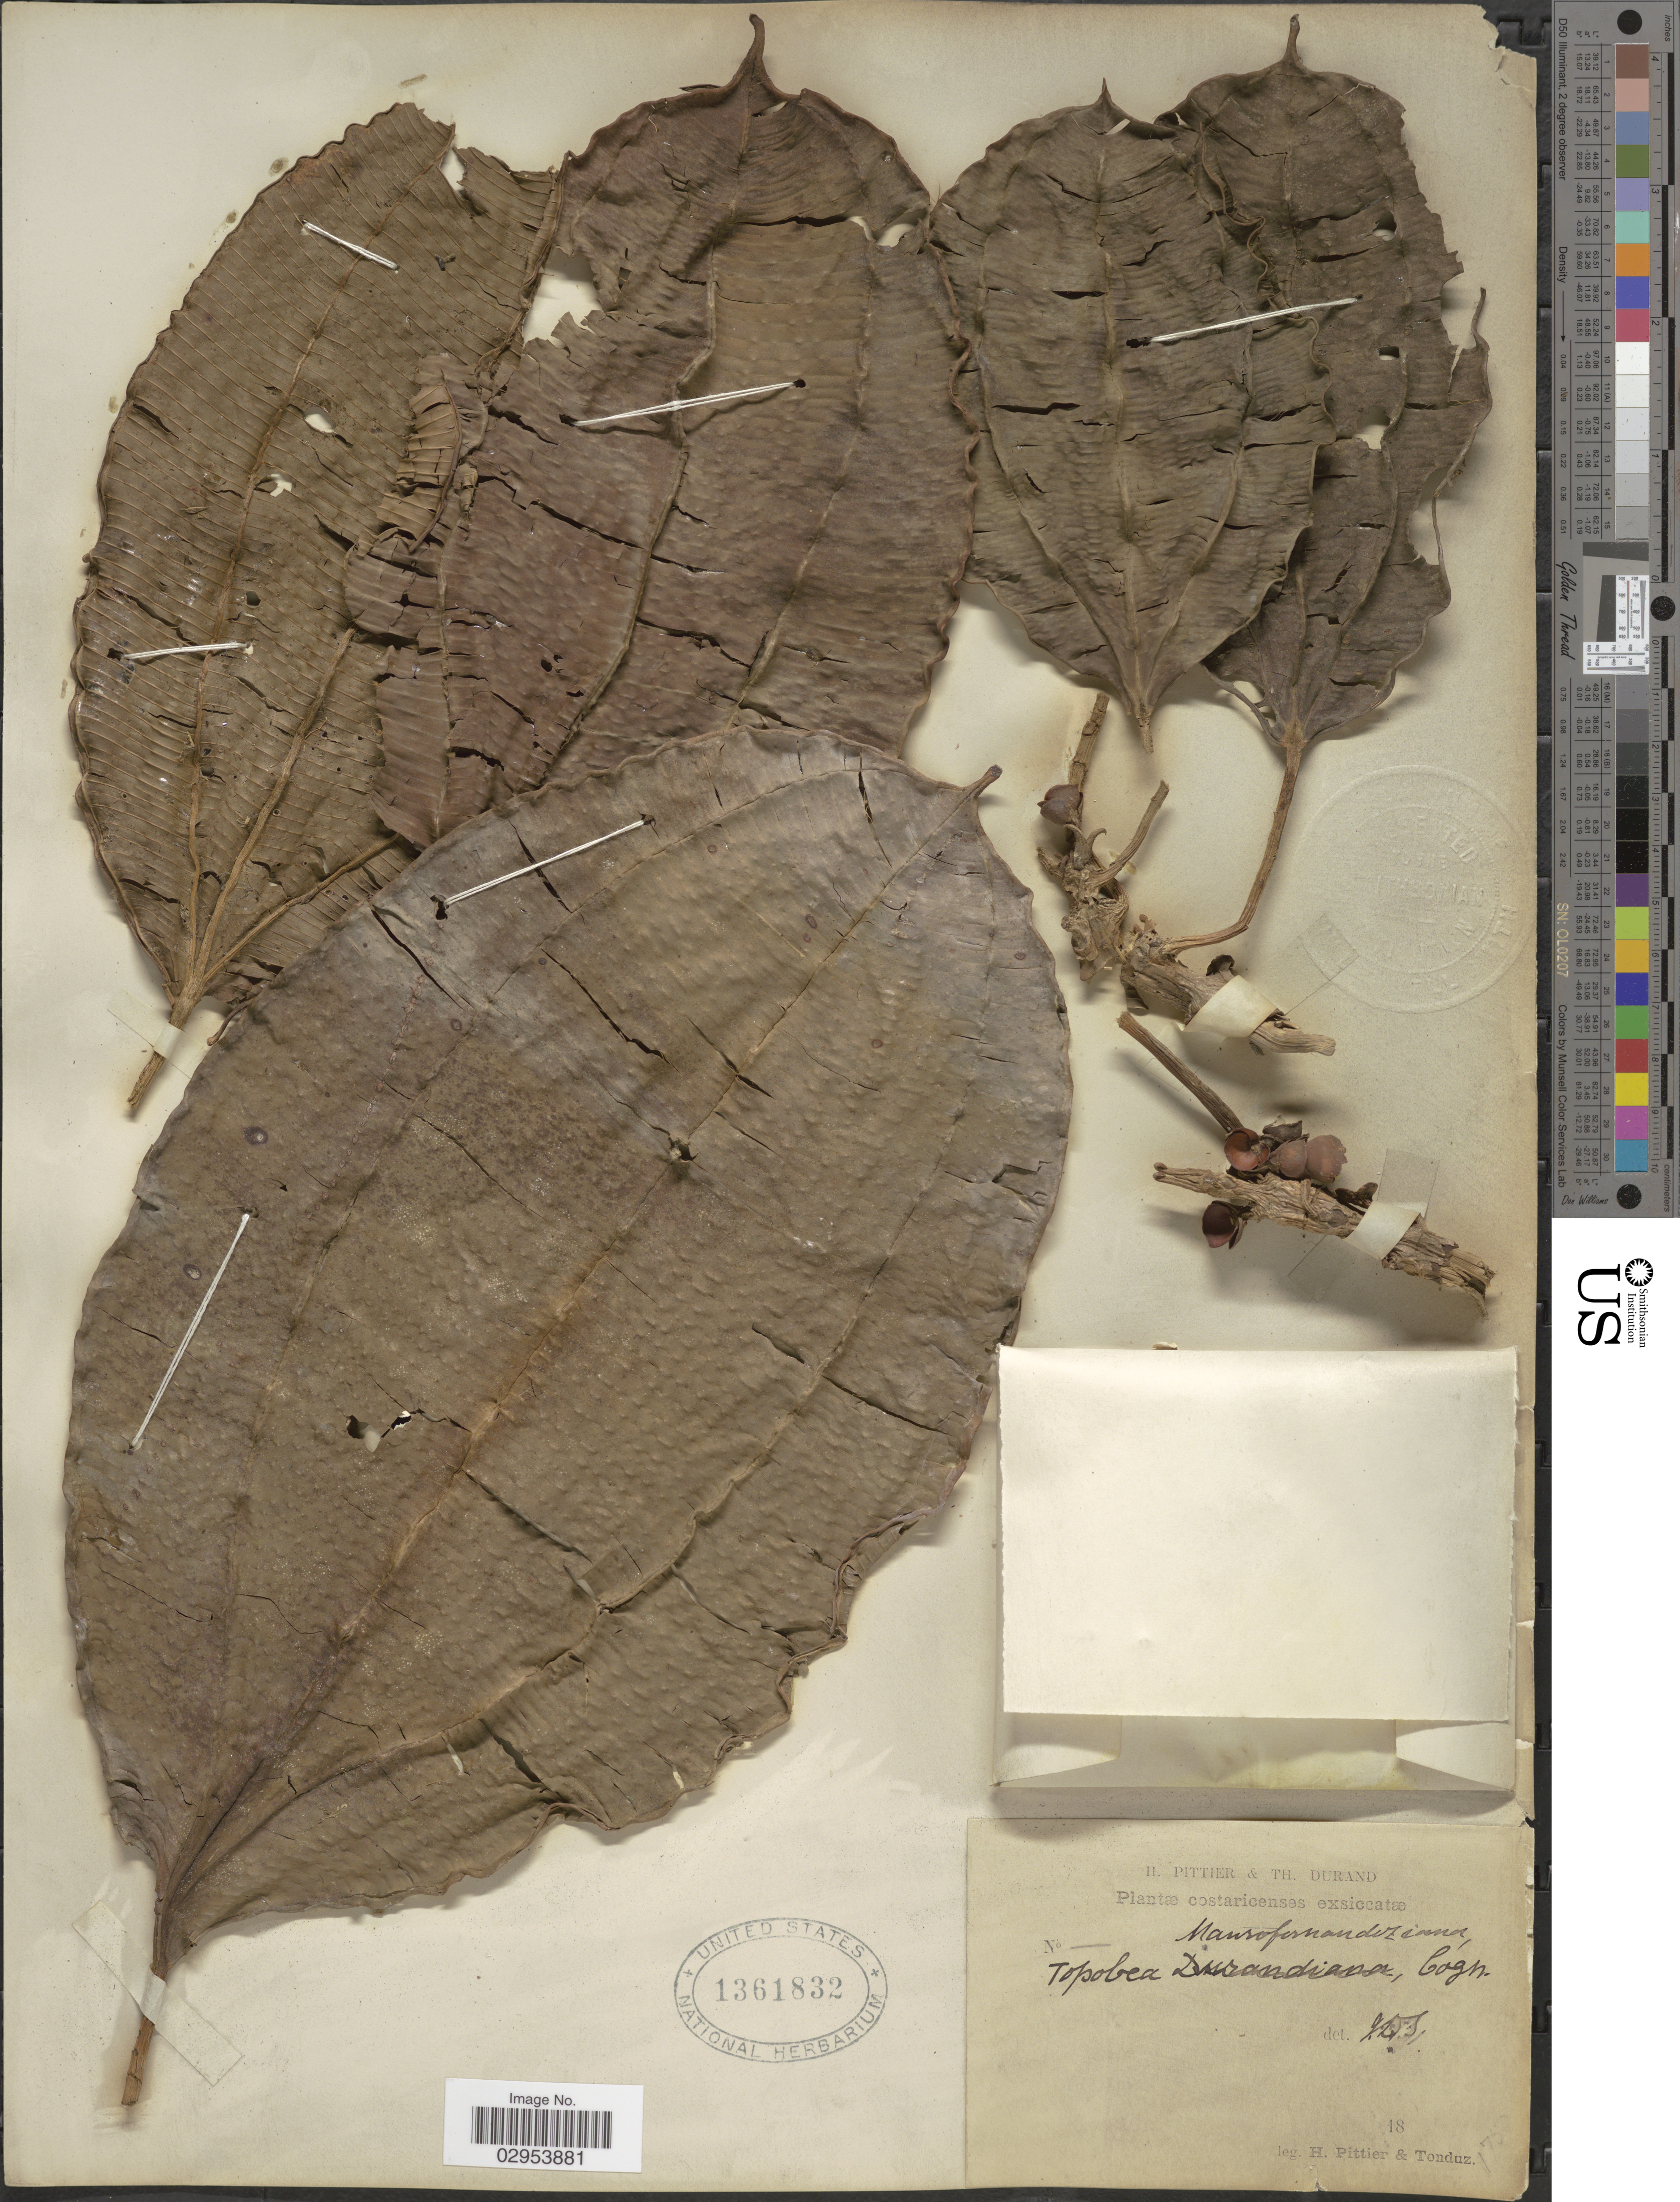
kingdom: Plantae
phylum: Tracheophyta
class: Magnoliopsida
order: Myrtales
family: Melastomataceae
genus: Topobea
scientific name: Topobea maurofernandeziana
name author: Cogn.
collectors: H. F. Pittier & Tonduz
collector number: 175?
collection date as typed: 18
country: Costa Rica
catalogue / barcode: US 1361832